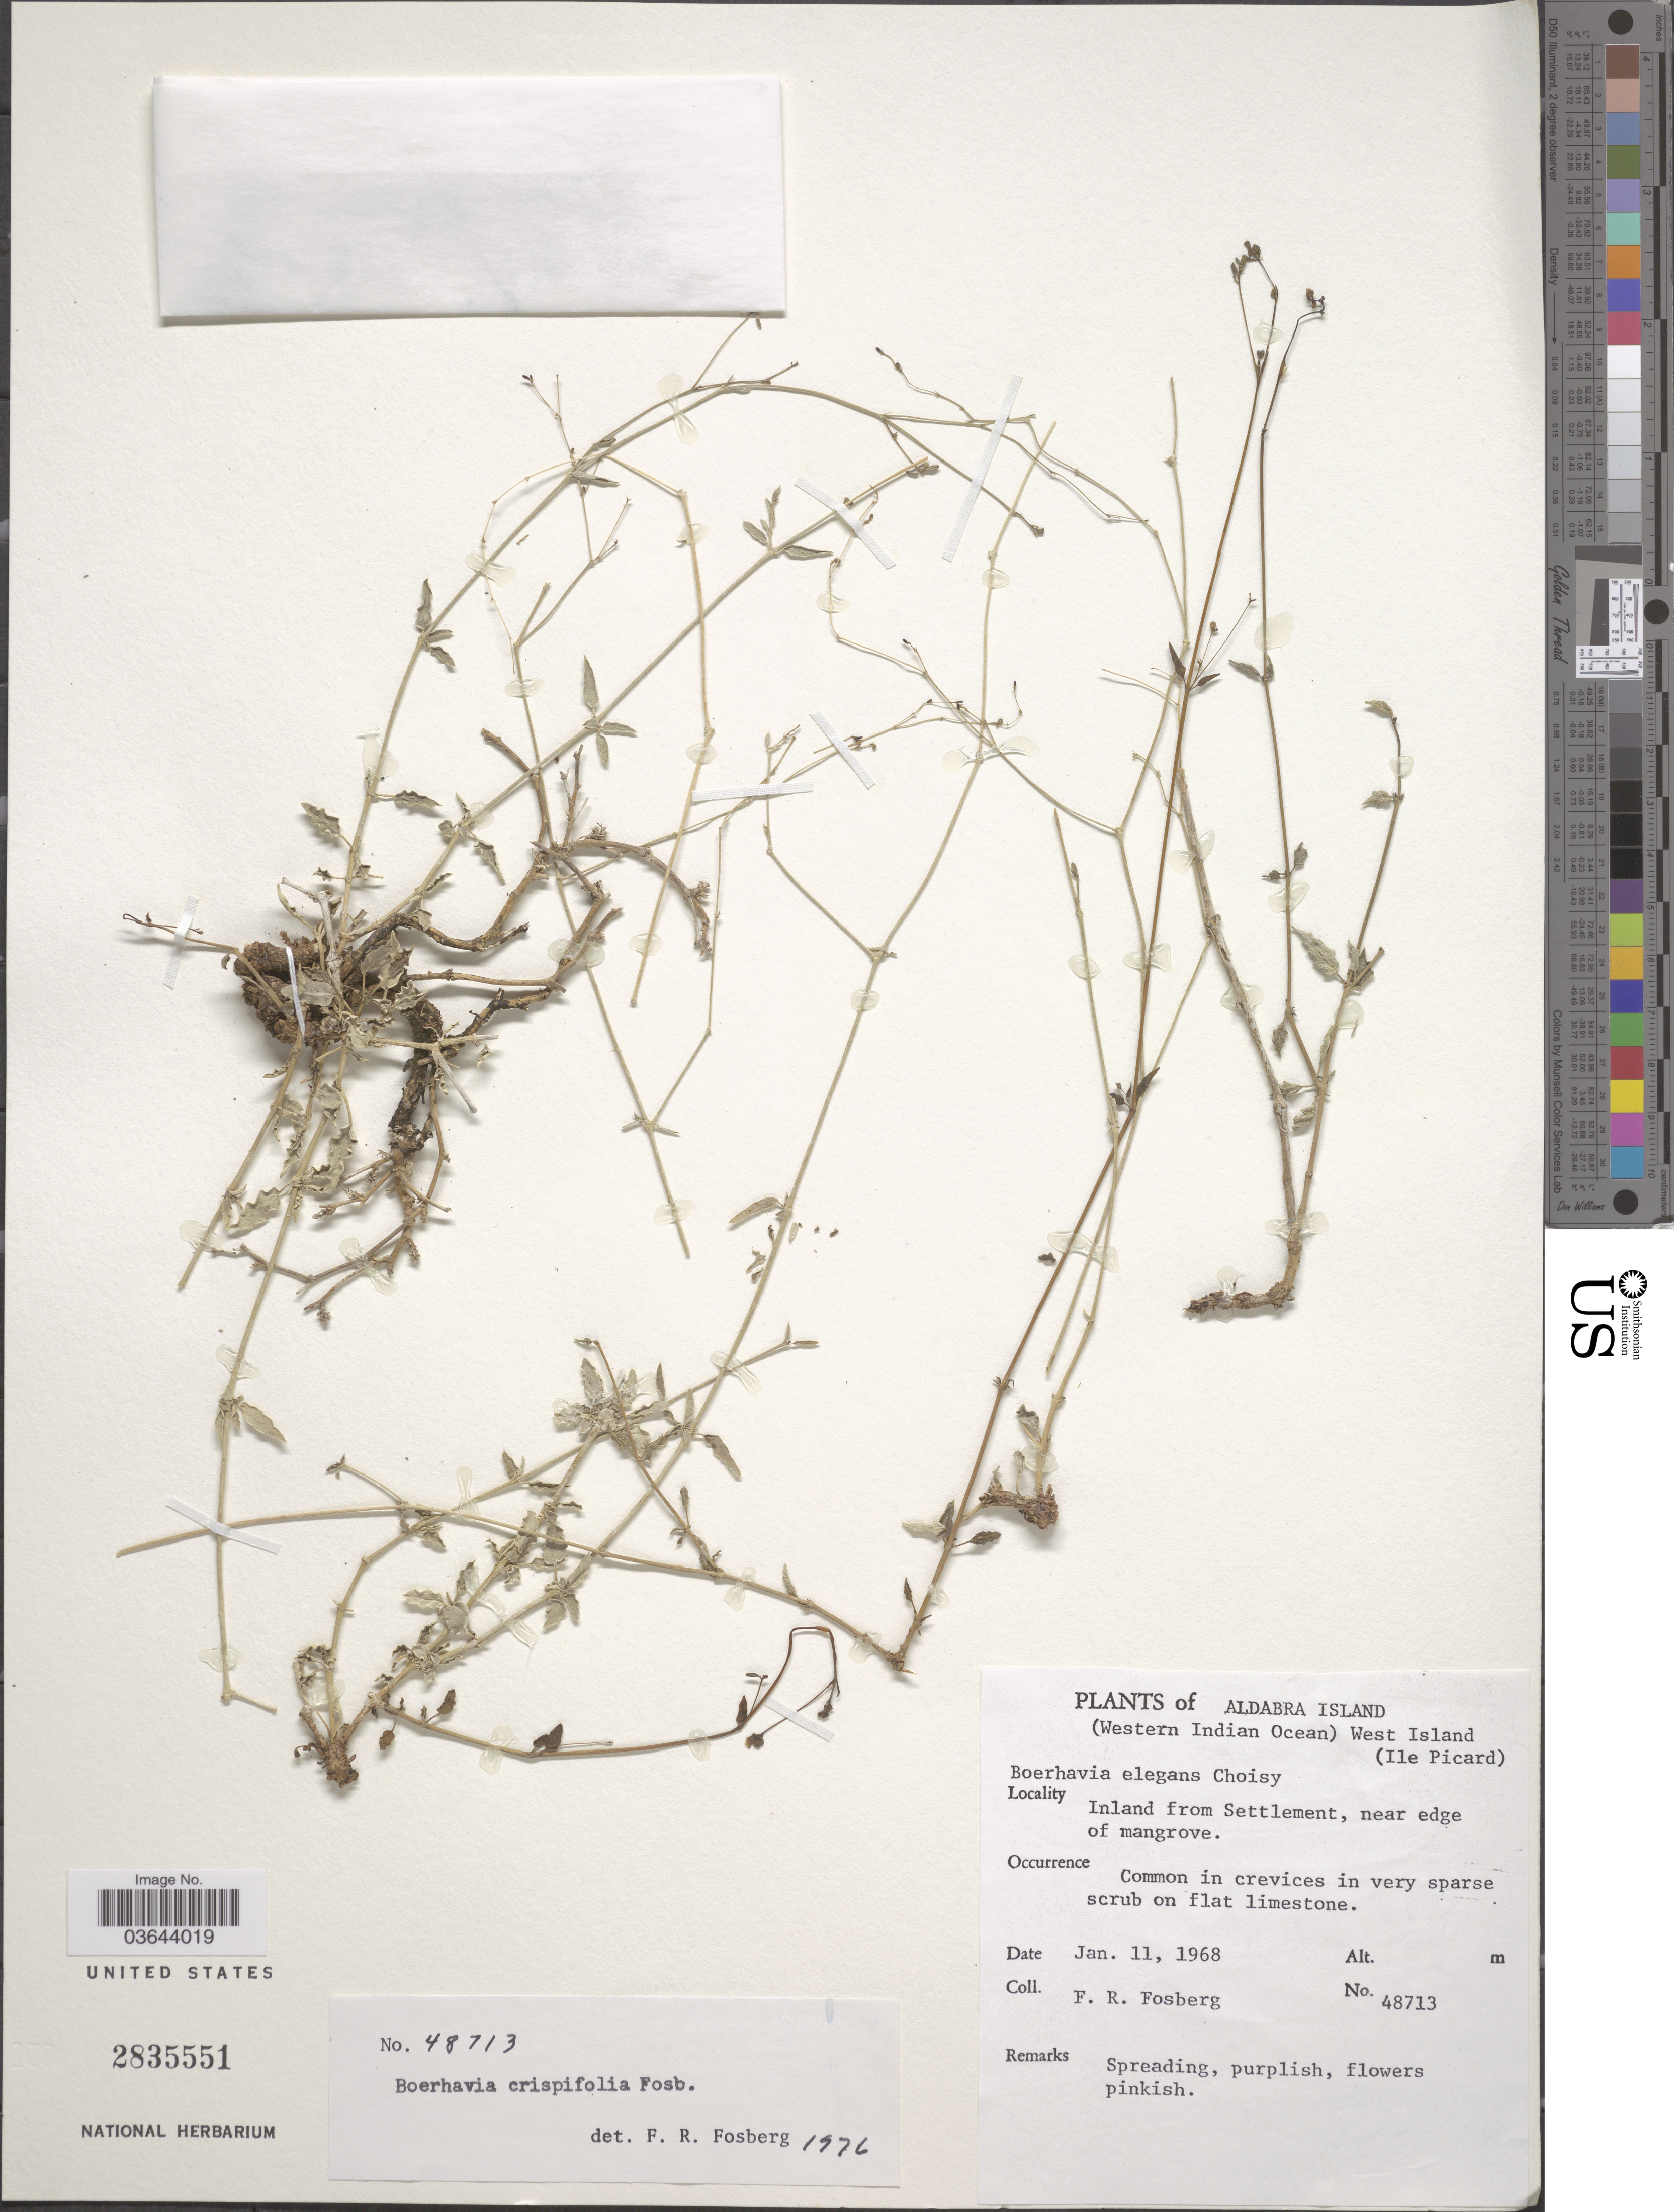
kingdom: Plantae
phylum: Tracheophyta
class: Magnoliopsida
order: Caryophyllales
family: Nyctaginaceae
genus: Boerhavia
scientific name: Boerhavia crispifolia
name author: Fosberg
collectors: F. R. Fosberg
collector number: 48713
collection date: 1968-01-11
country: Seychelles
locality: Aldabra Island (Western Indian Ocean) West Island (Ile Picard). Inland from Settlement, near edge of mangrove.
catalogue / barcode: US 2835551